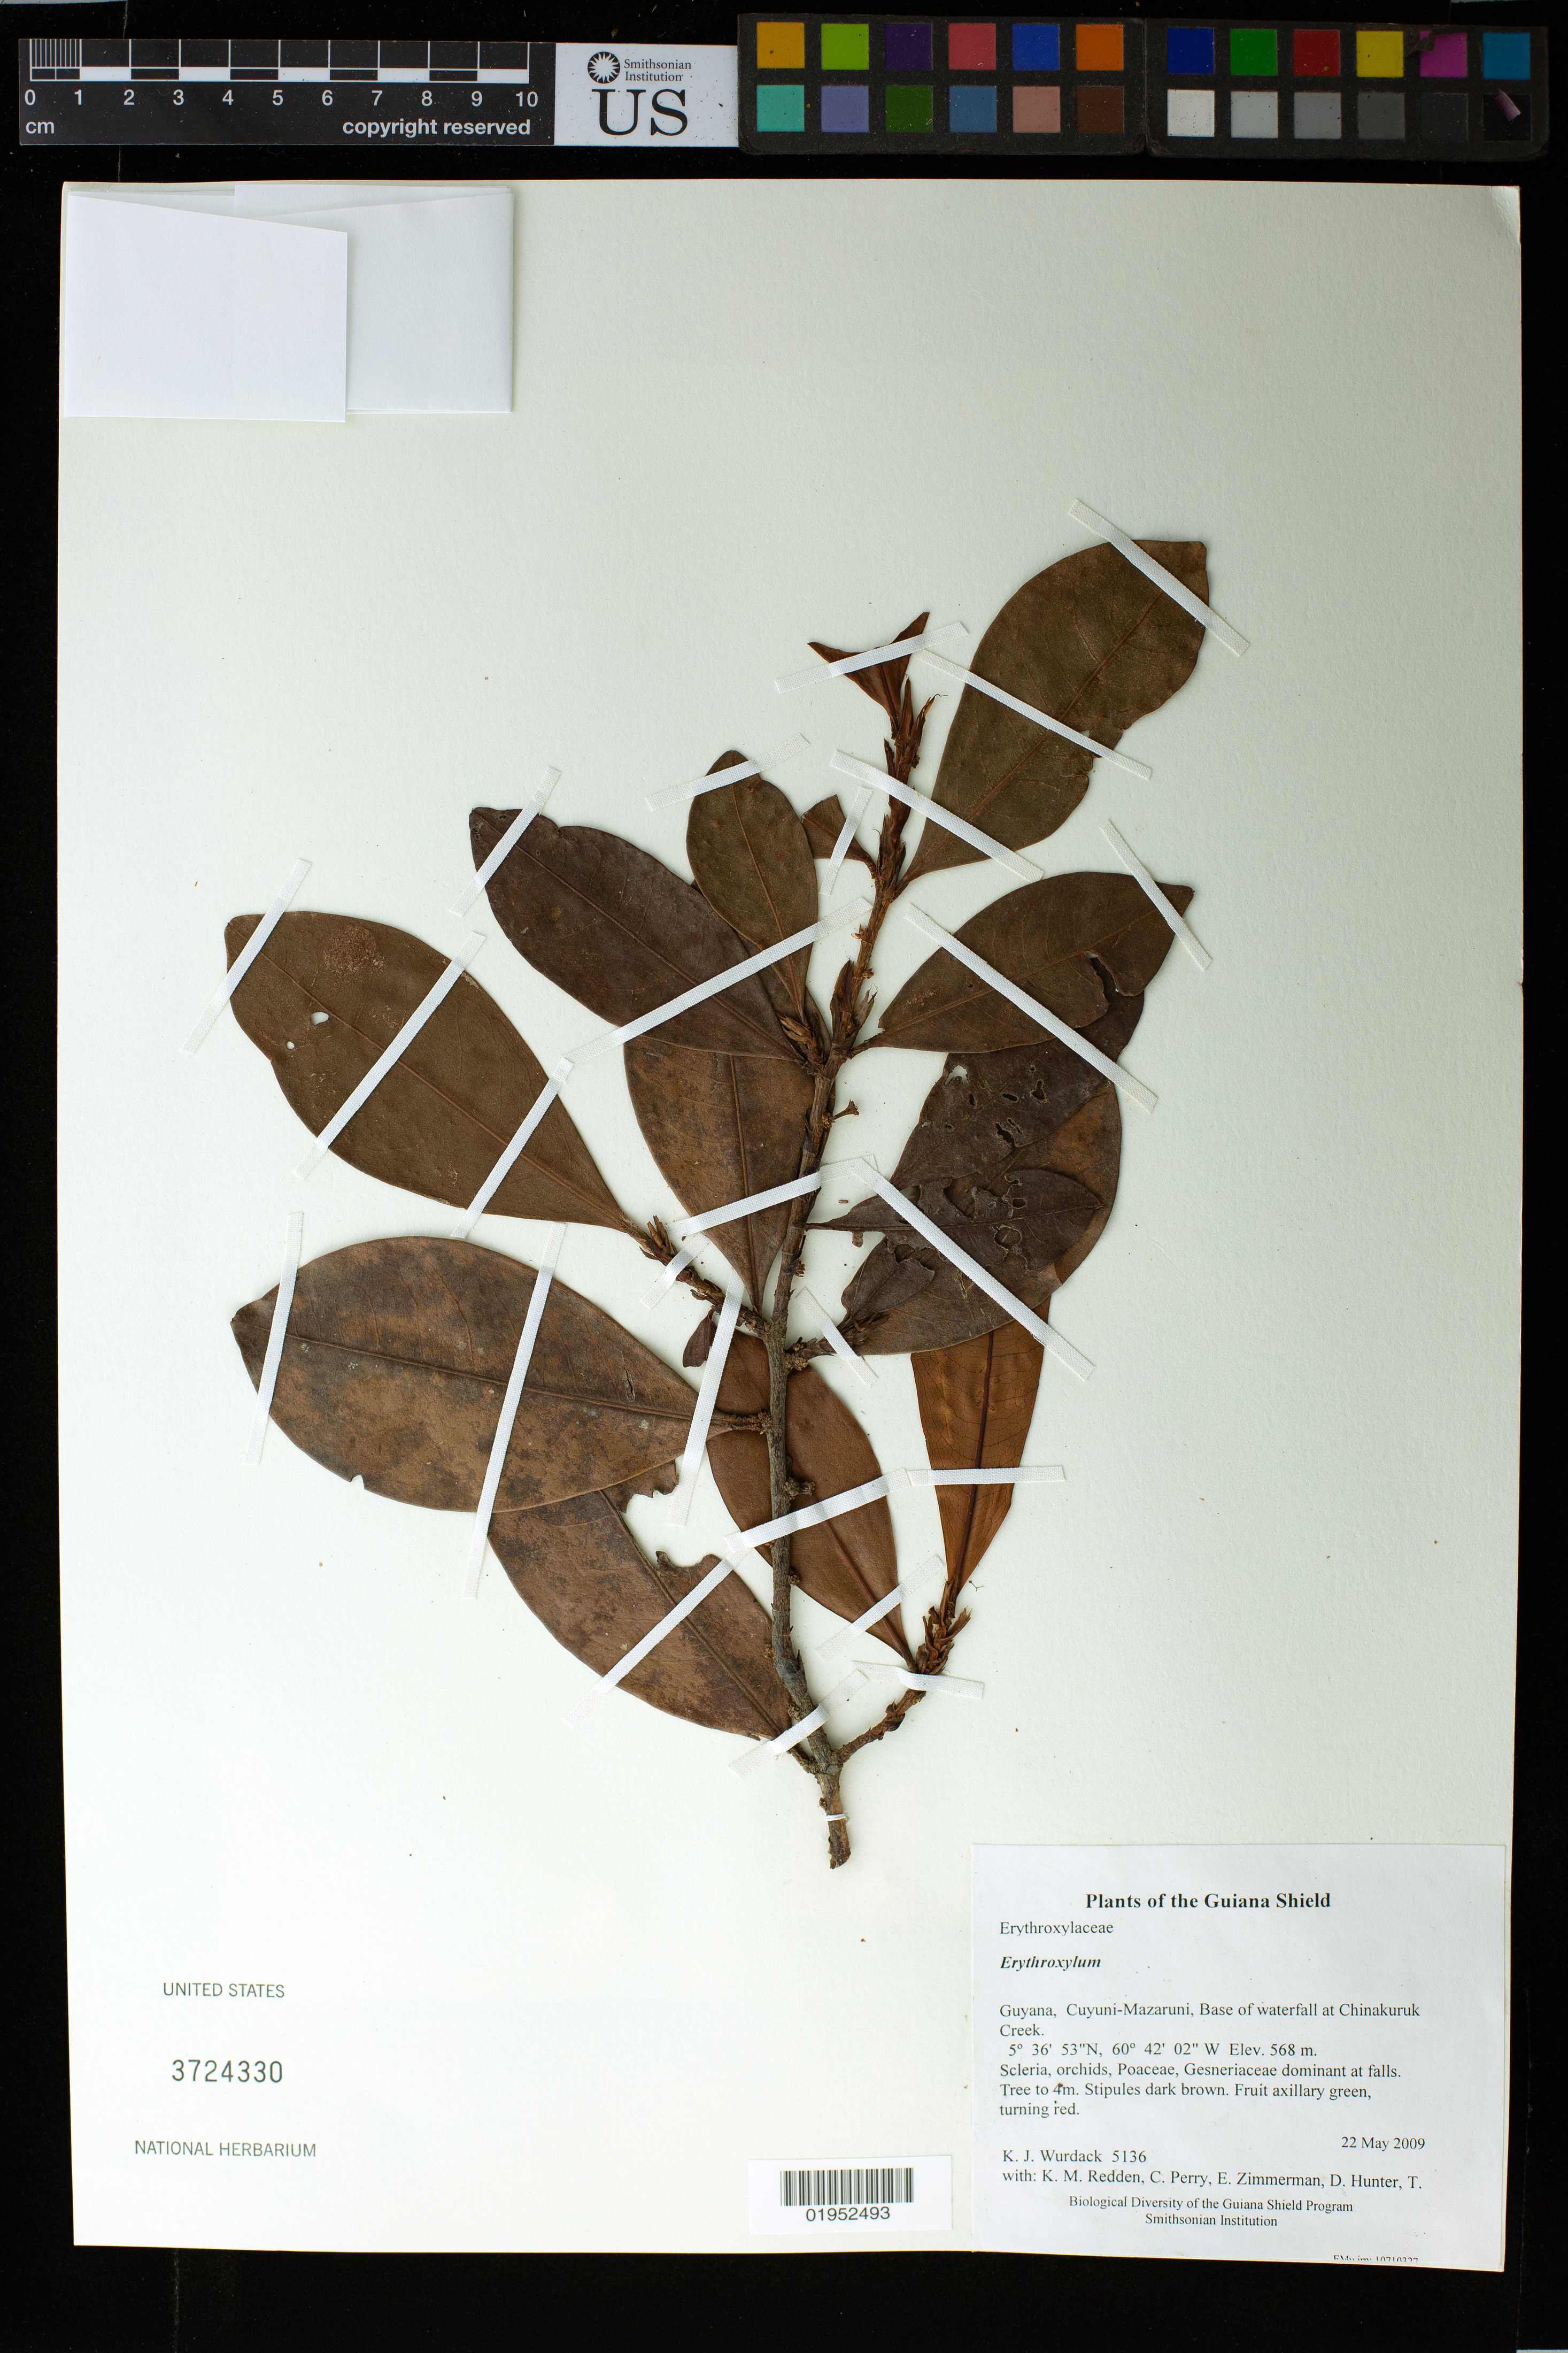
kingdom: Plantae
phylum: Tracheophyta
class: Magnoliopsida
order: Malpighiales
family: Erythroxylaceae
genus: Erythroxylum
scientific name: Erythroxylum sp.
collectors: K. Wurdack, K. M. Redden, C. Perry, E. Zimmerman, D. Hunter, T. Hunter & V. Roland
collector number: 5136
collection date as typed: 22 May 2009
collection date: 2009-05-22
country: Guyana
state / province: Cuyuni-Mazaruni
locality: Base of waterfall at Chinakuruk Creek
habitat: Scleria, orchids, Poaceae, Gesneriaceae dominant at falls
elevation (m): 568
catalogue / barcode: US 3724330